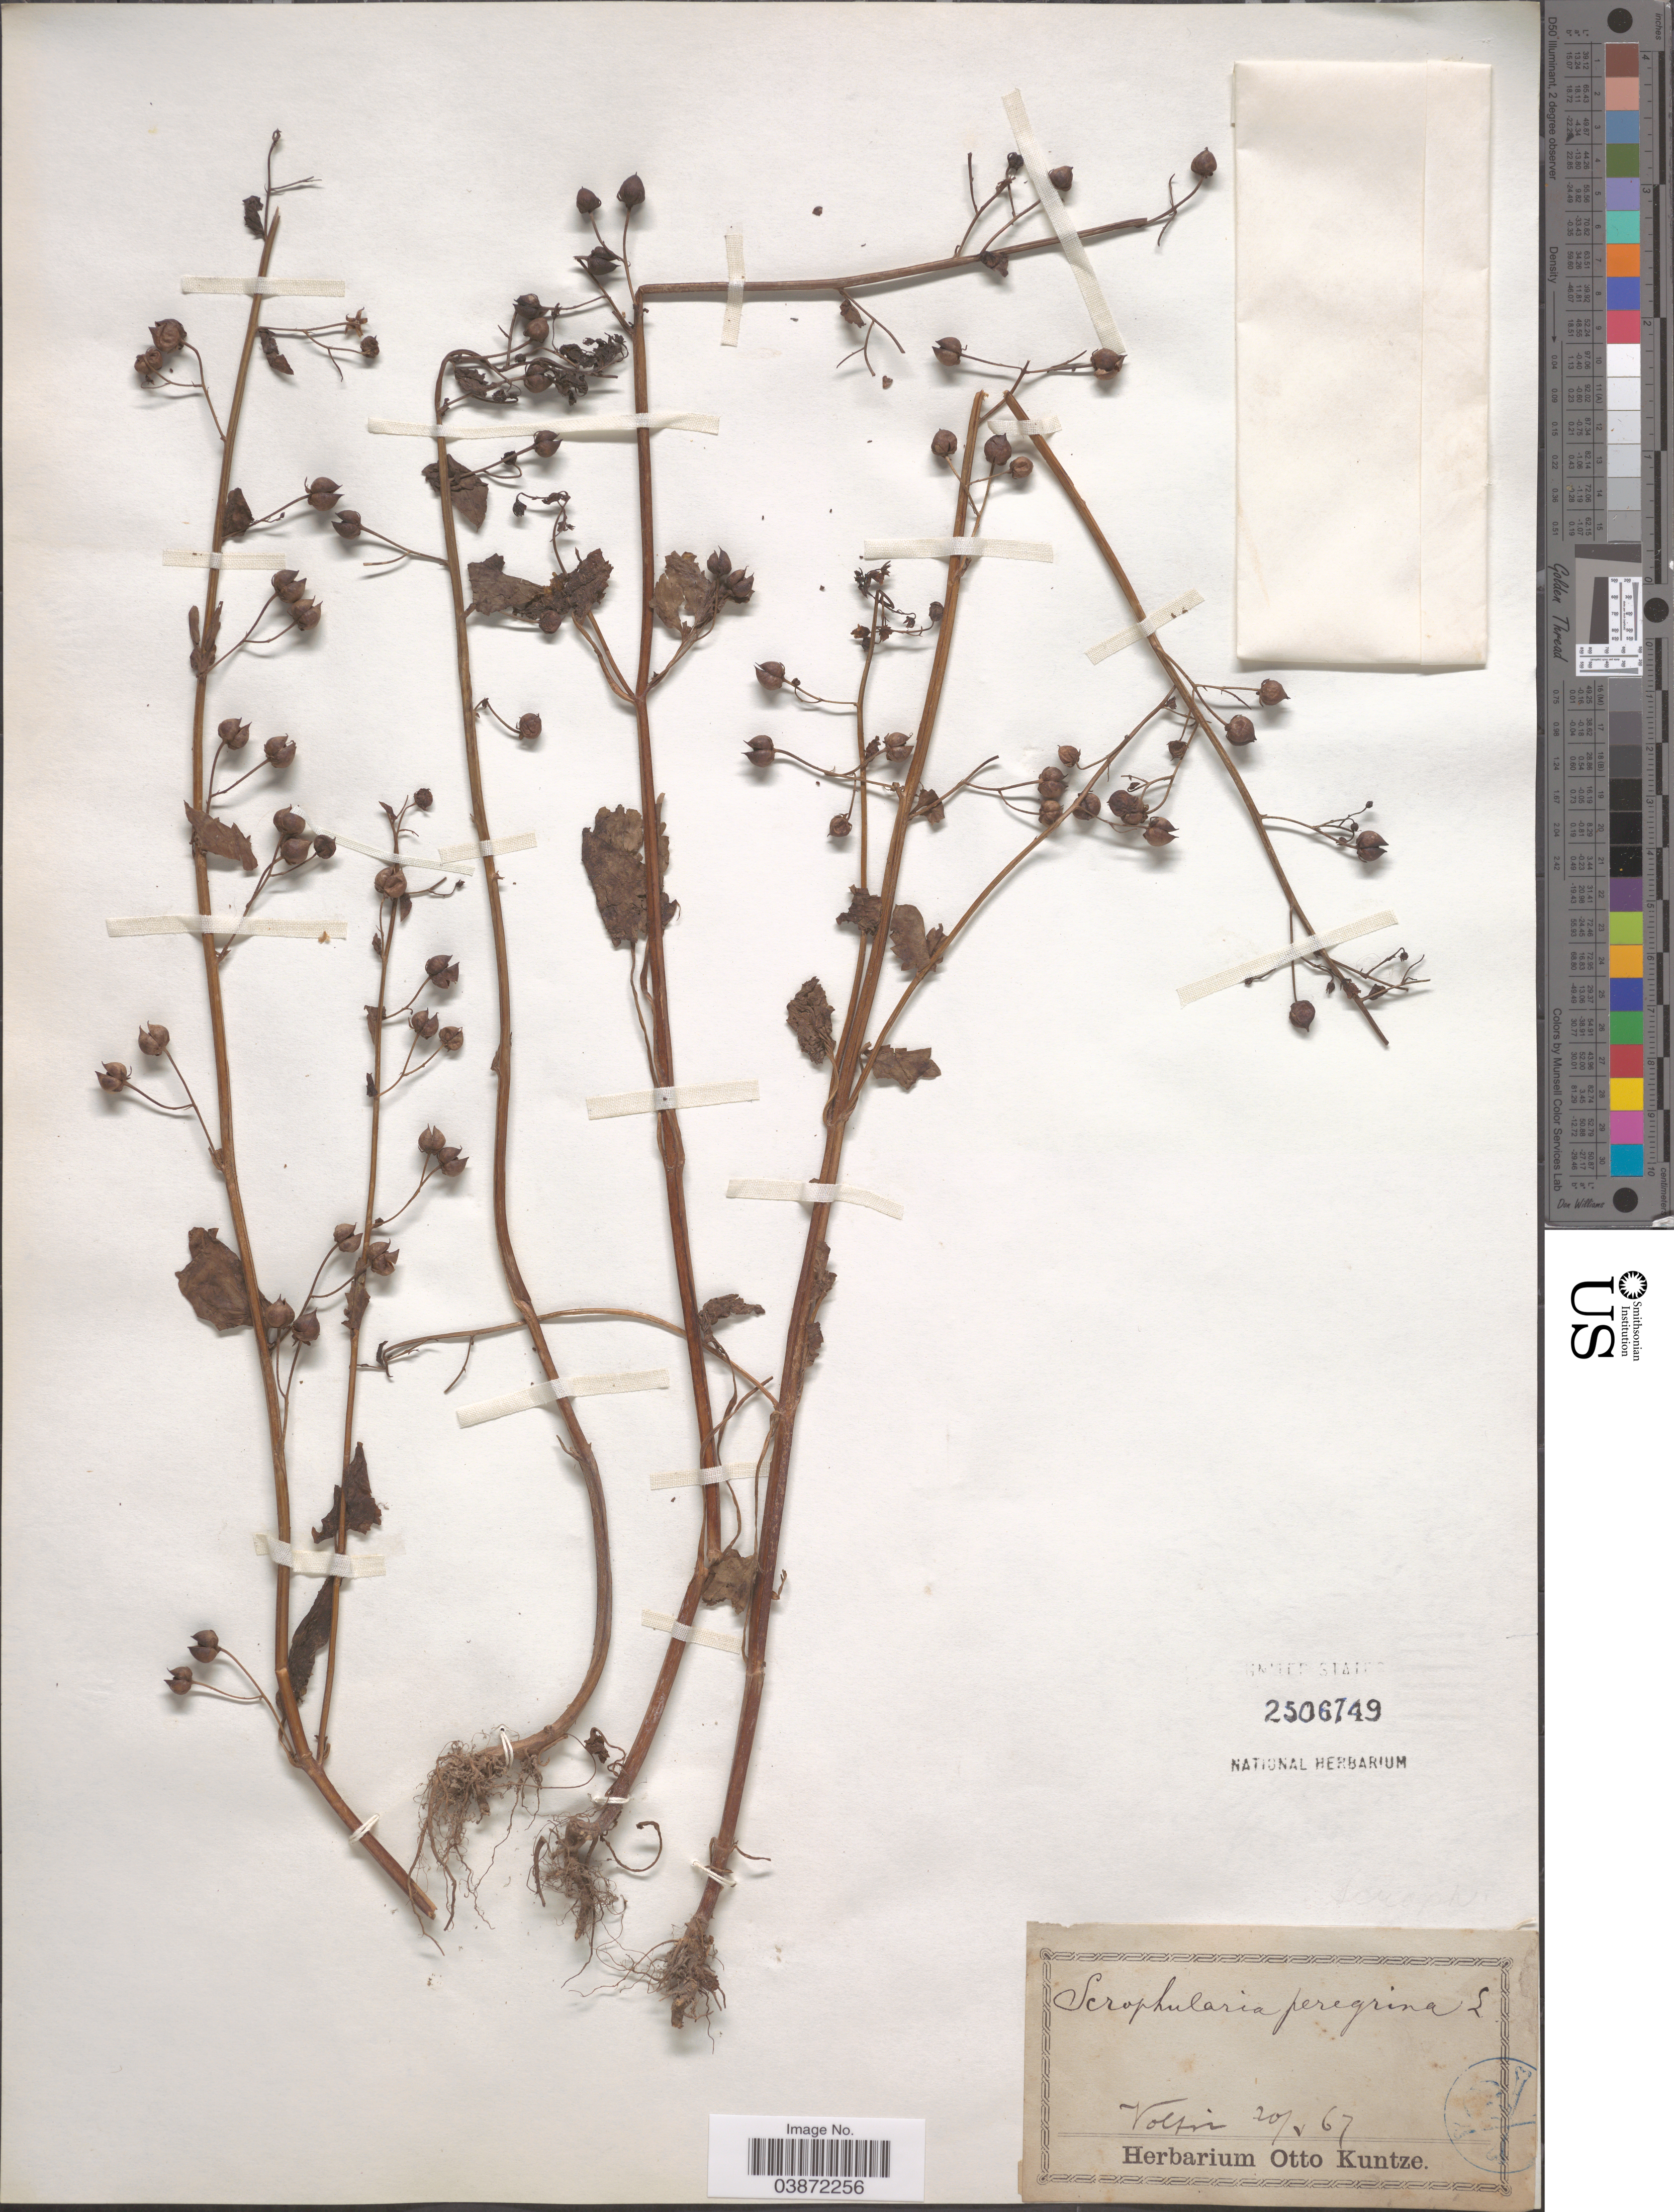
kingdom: Plantae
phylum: Tracheophyta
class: Magnoliopsida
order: Lamiales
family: Scrophulariaceae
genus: Scrophularia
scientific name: Scrophularia peregrina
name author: L.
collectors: ex herb. Otto Kuntze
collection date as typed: Transcribed d/m/y: 20/5/67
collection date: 1867-05-20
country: Italy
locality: Voltri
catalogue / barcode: US 2506749